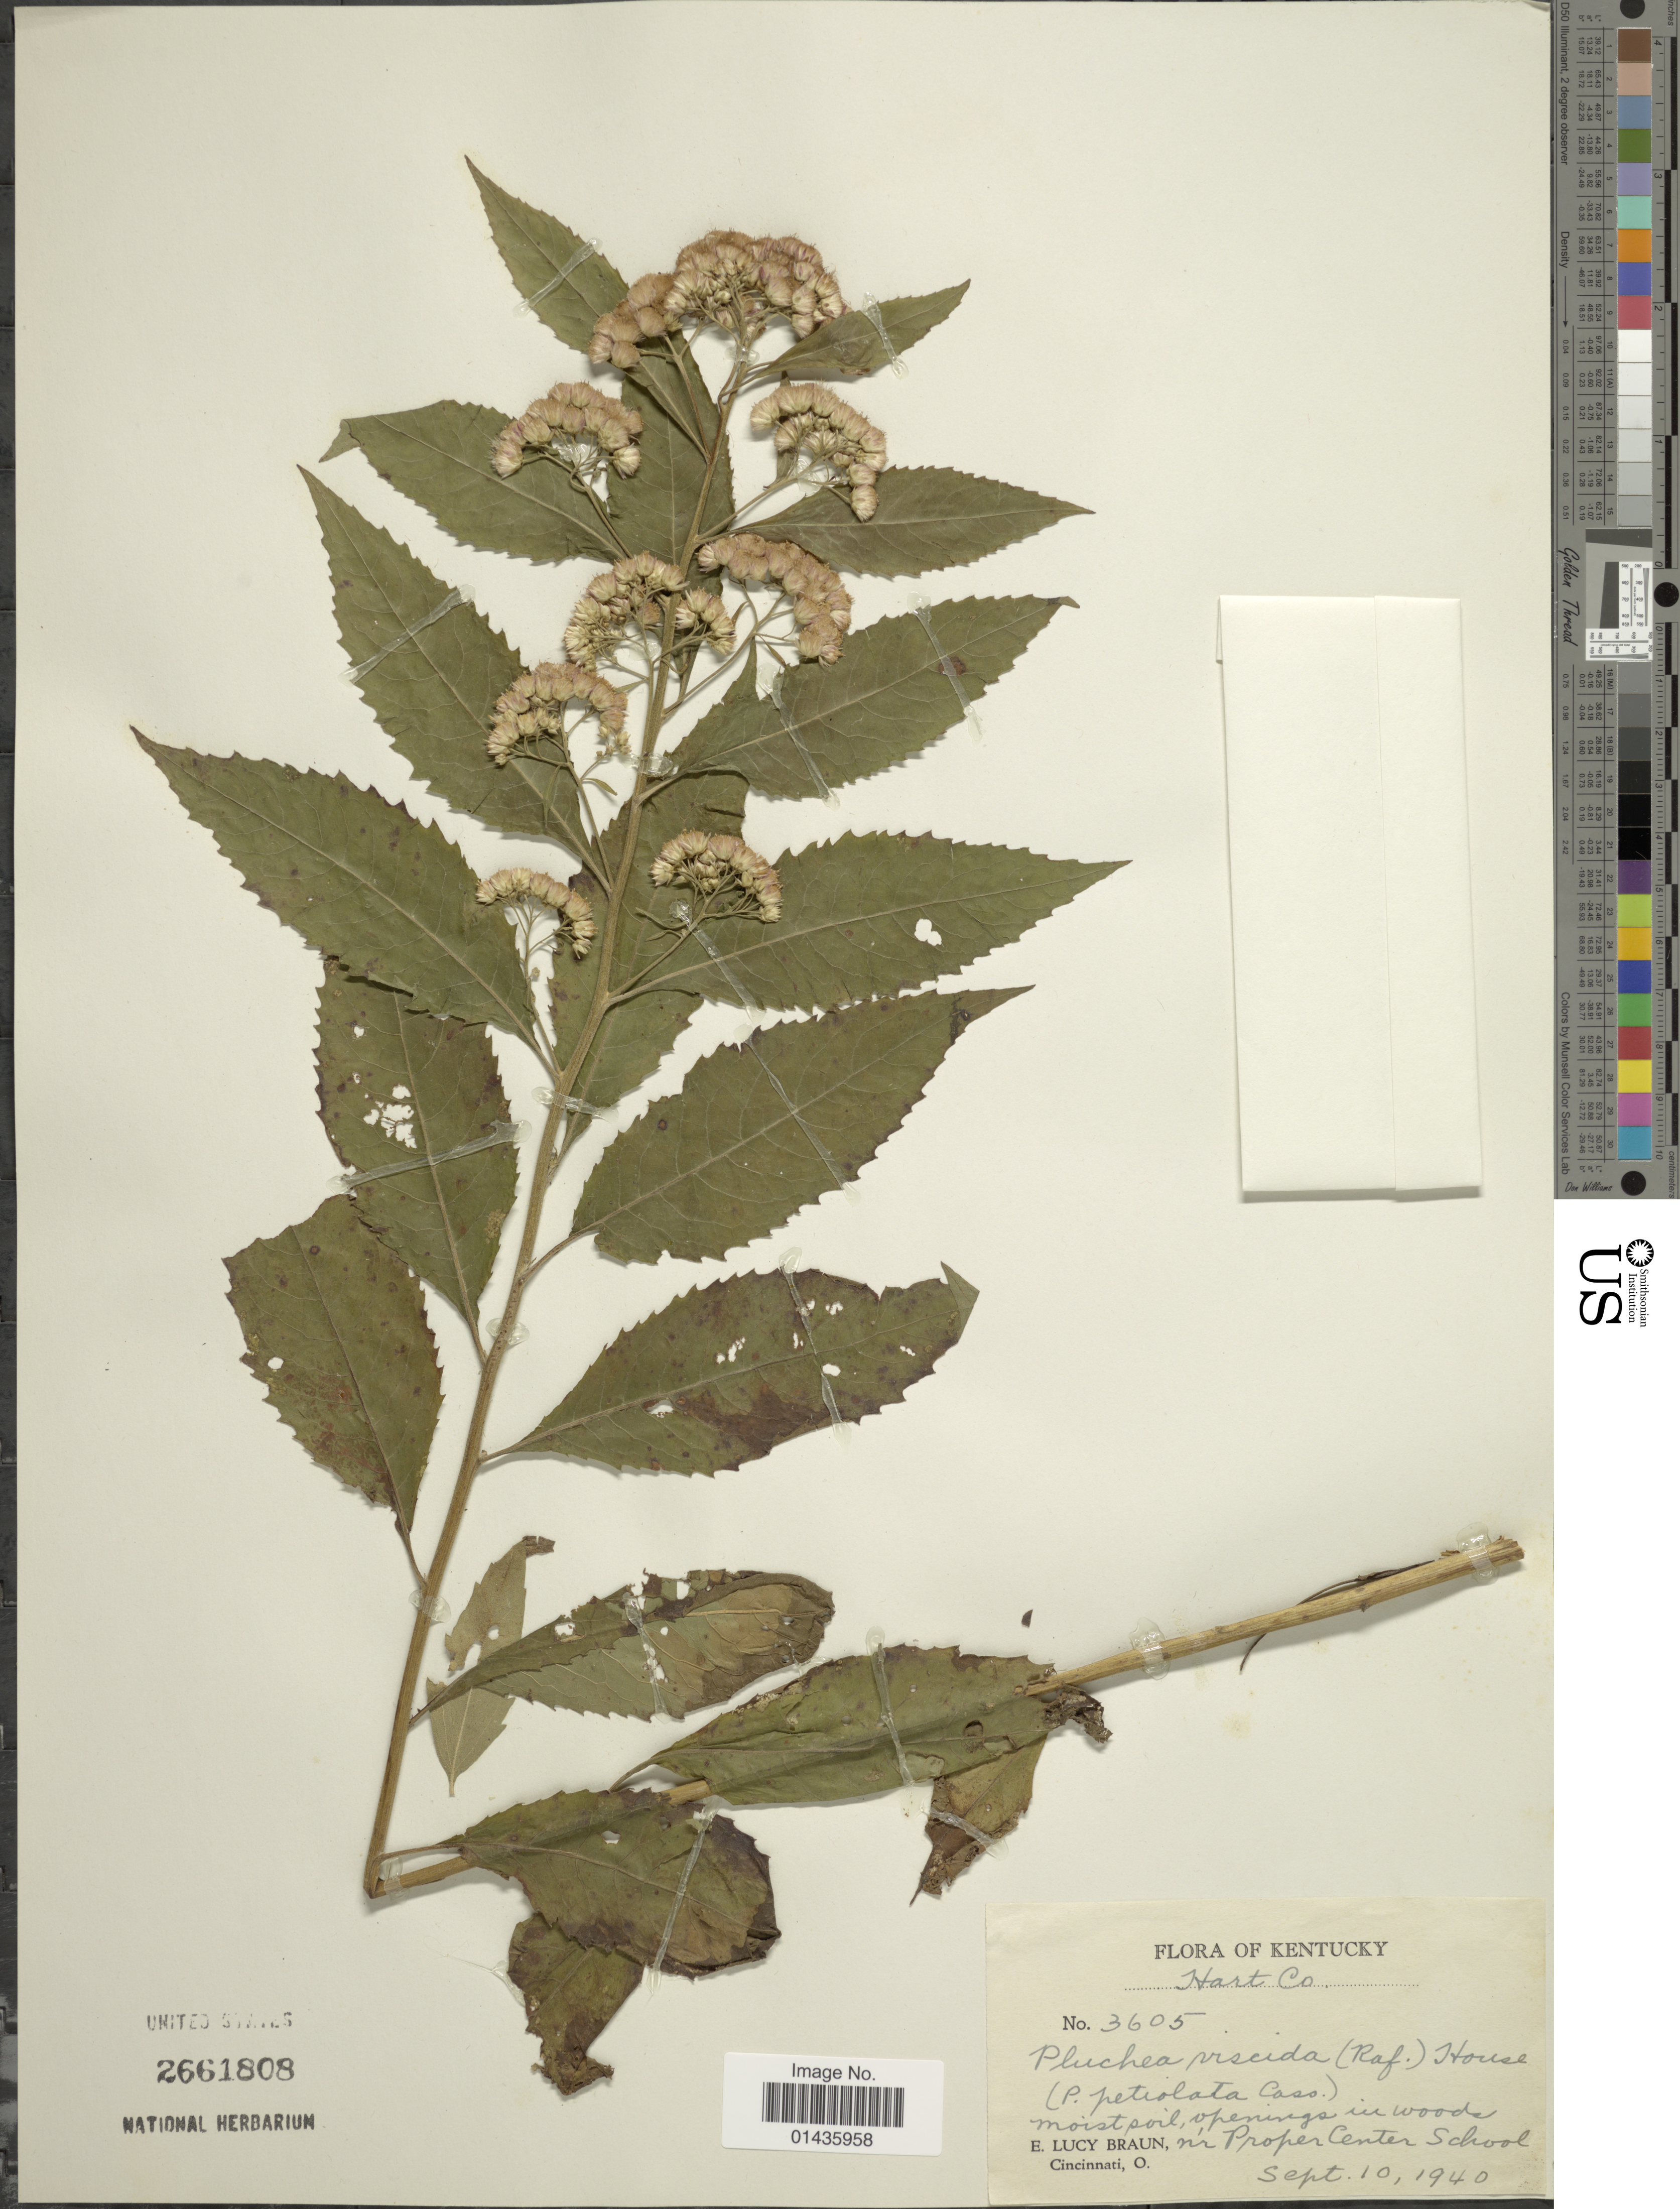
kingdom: Plantae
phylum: Tracheophyta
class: Magnoliopsida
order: Asterales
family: Asteraceae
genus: Pluchea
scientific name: Pluchea camphorata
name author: (L.) DC.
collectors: E. L. Braun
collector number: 3605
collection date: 1940-09-10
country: United States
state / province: Kentucky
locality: Hart Co, nr Proper Center School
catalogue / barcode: US 2661808